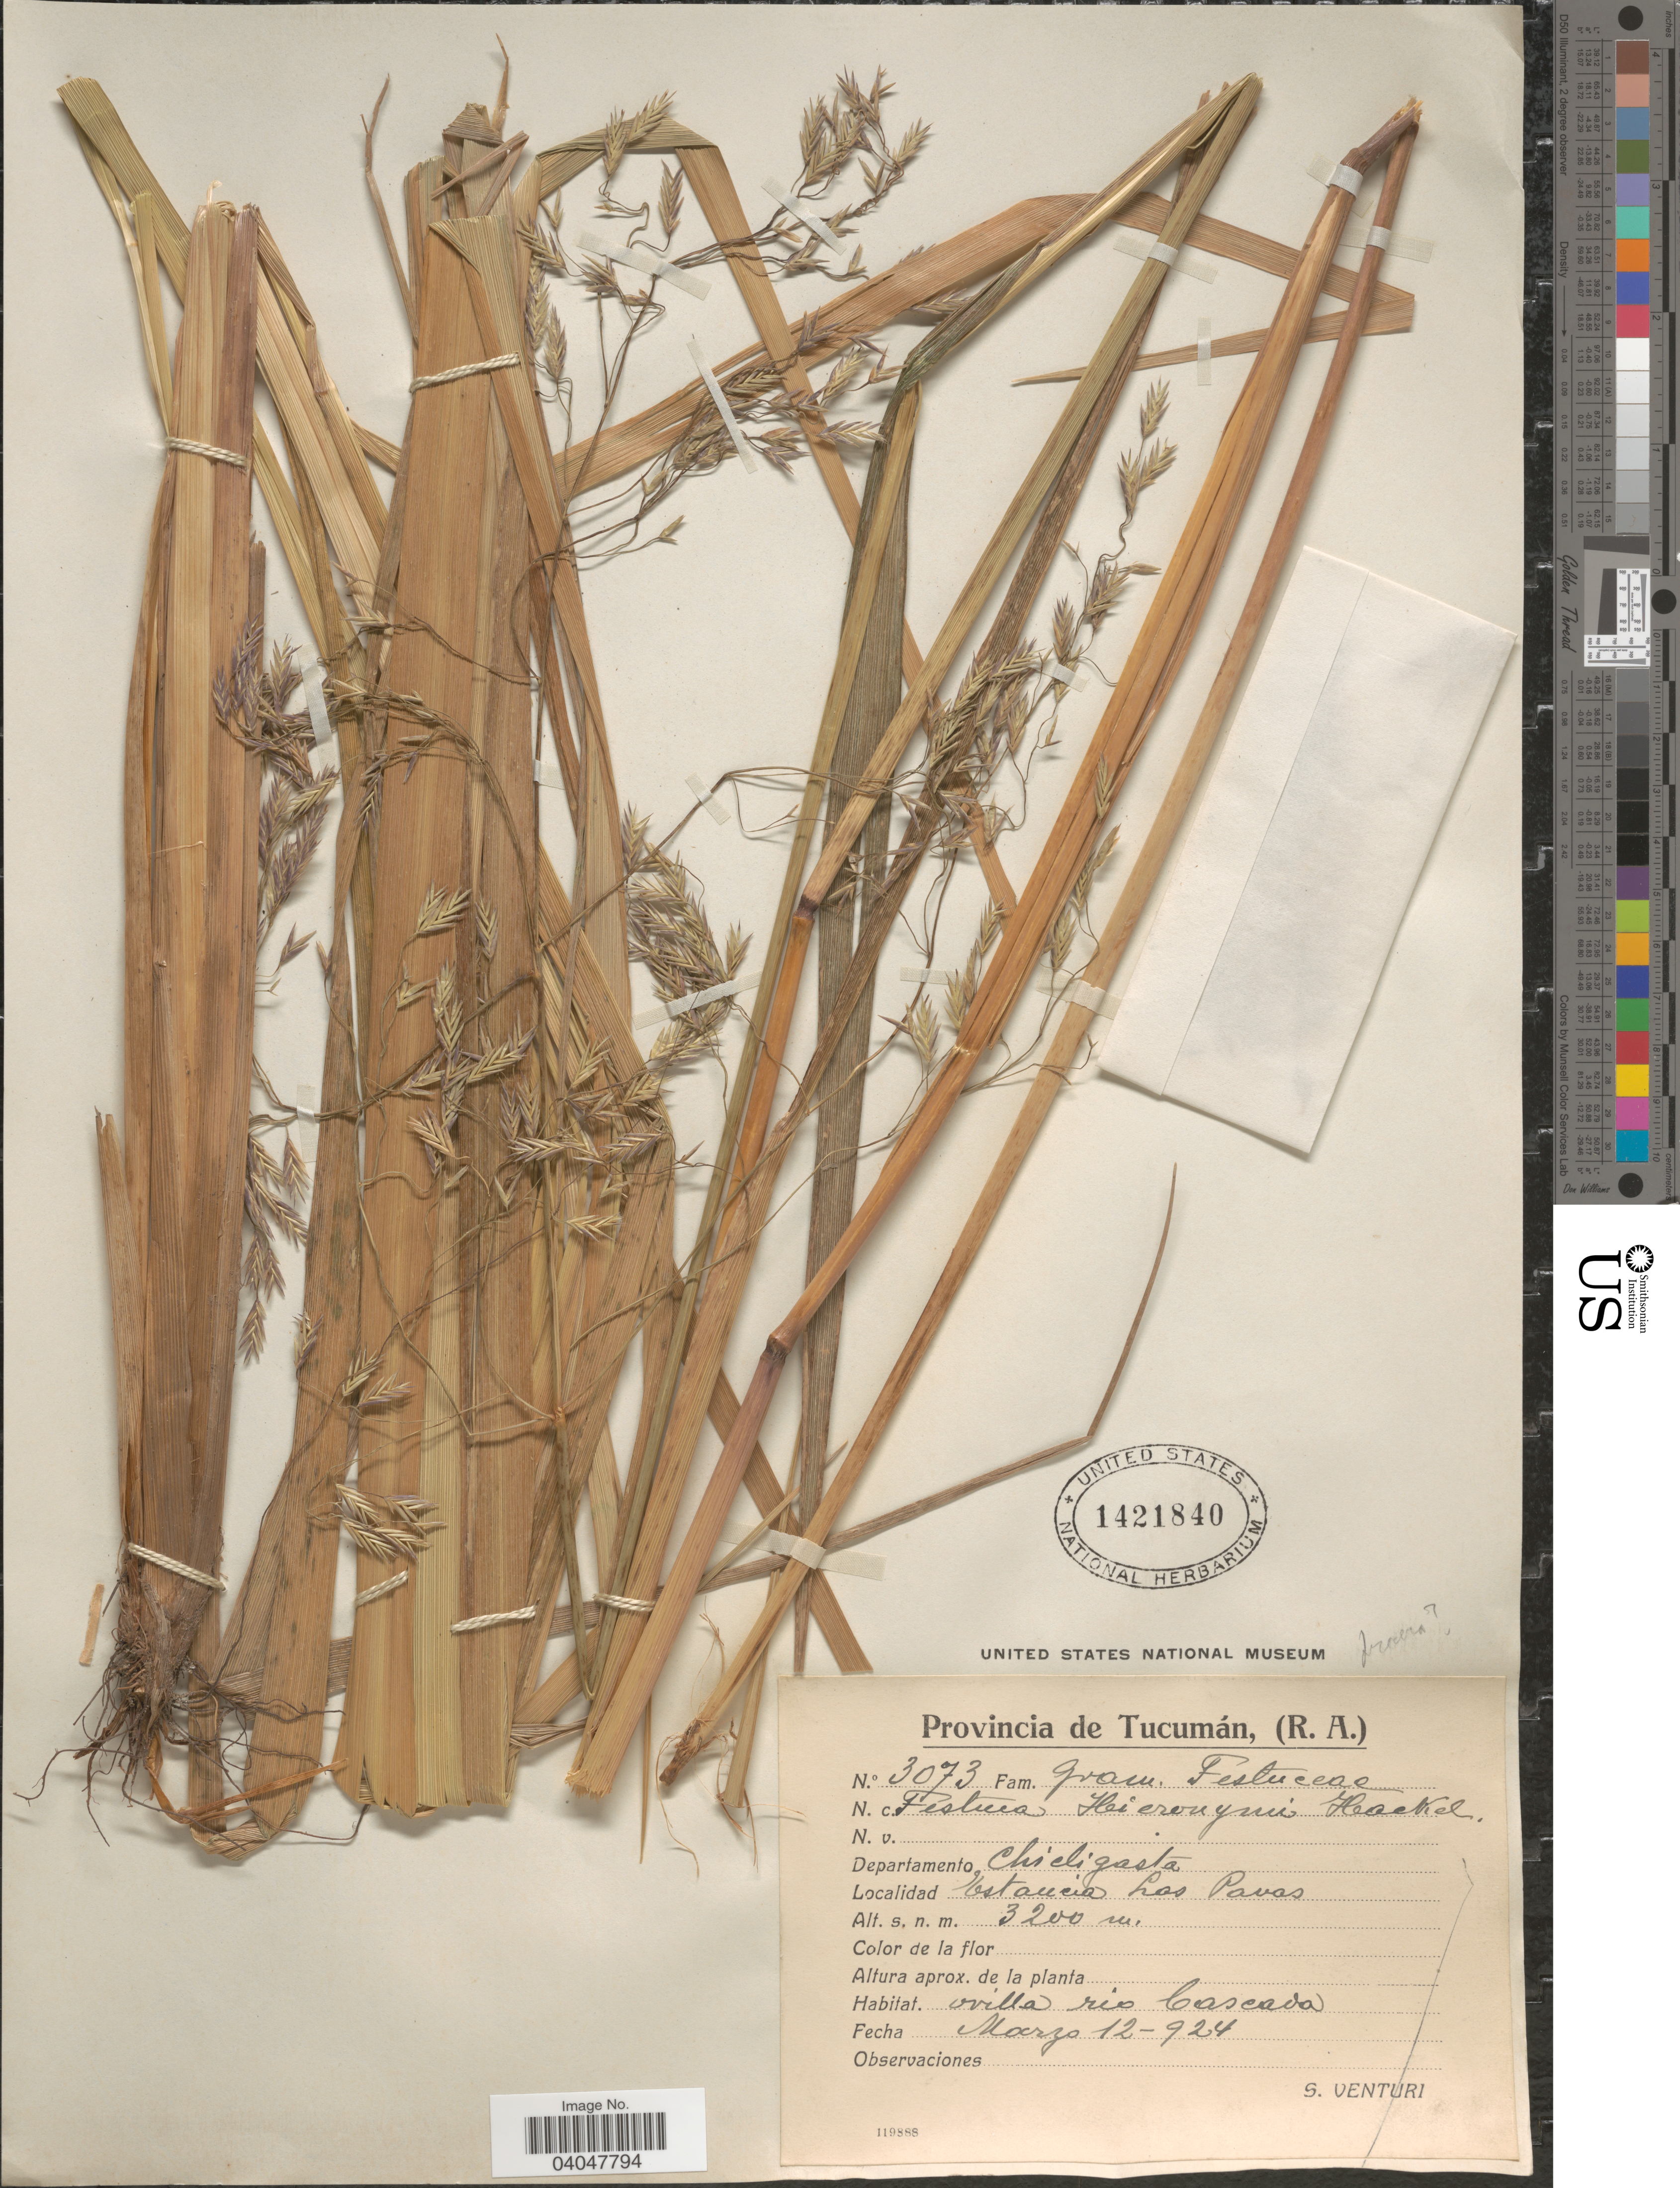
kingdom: Plantae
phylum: Tracheophyta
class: Liliopsida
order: Poales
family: Poaceae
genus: Festuca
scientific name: Festuca hieronymi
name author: Hack.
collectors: S. Venturi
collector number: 3073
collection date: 1924-03-12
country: Argentina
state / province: Tucuman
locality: Departamento Chicligasta. Estancia Los Pavos. Orilla Rio Cascada.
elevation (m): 3200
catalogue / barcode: US 1421840